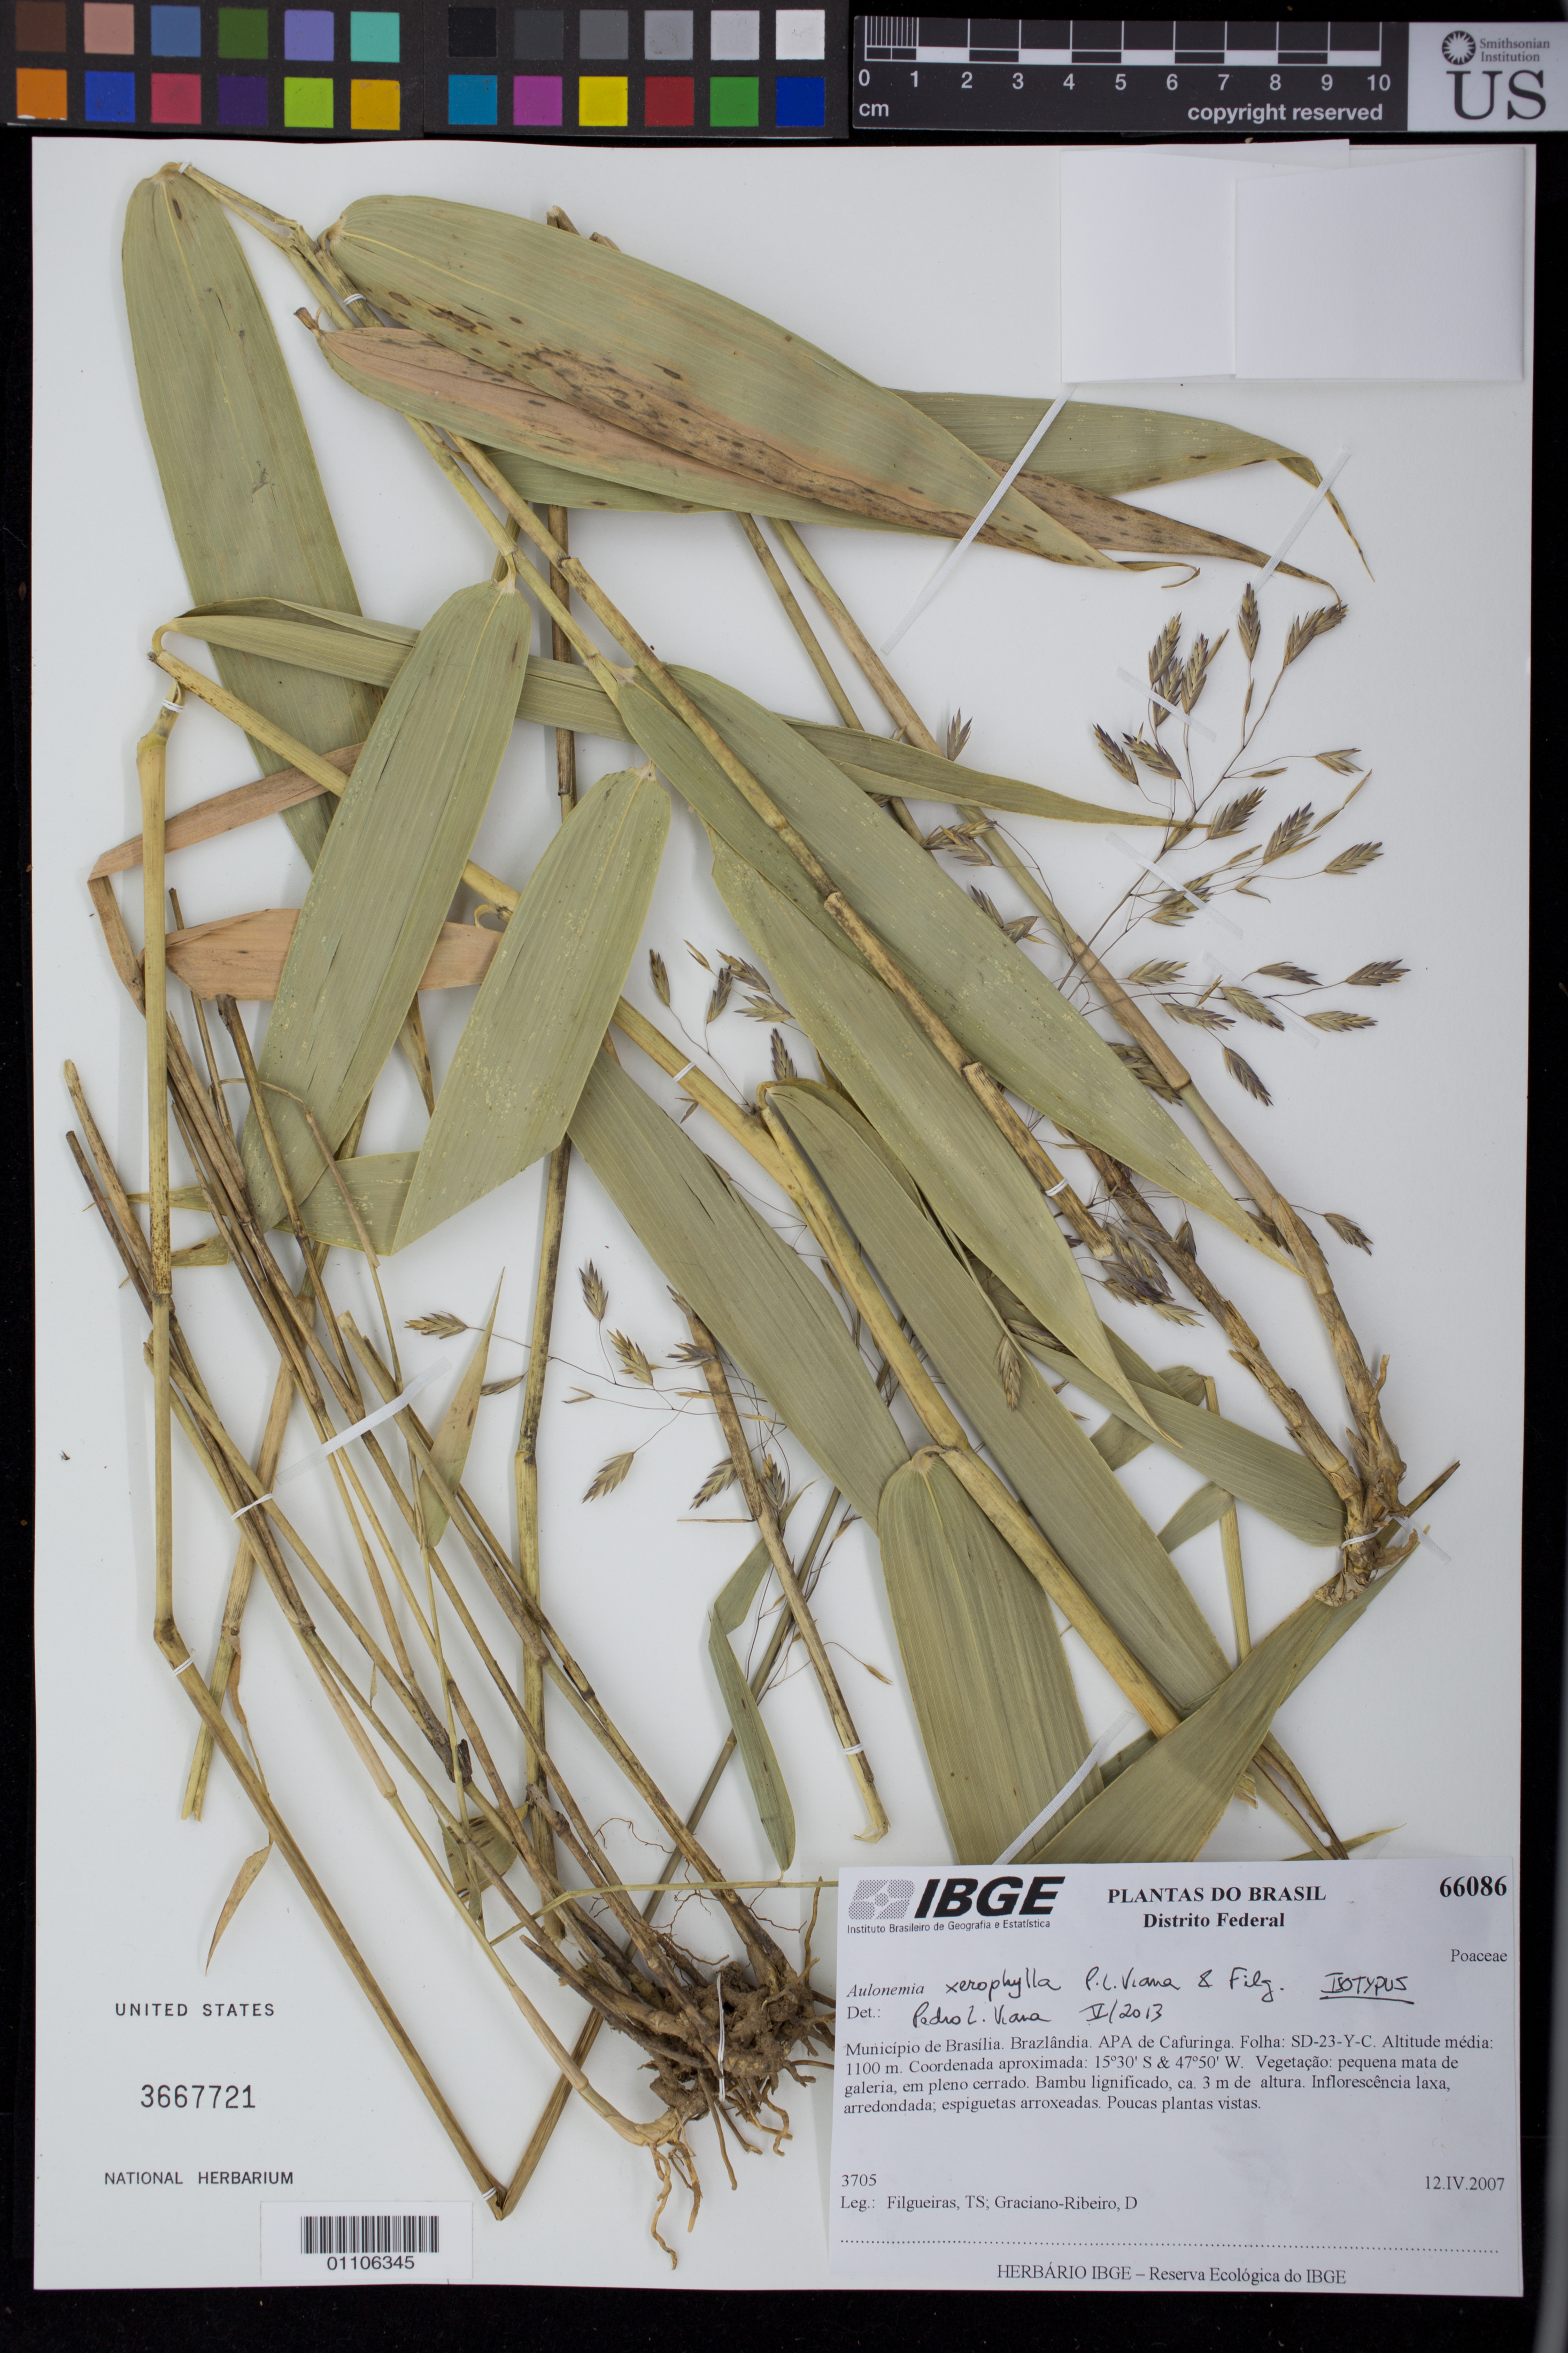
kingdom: Plantae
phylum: Tracheophyta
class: Liliopsida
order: Poales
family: Poaceae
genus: Aulonemia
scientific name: Aulonemia xerophylla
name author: P.L. Viana & Filg.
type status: Isotype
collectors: T. S. Filgueiras & D. Graciano-Ribeiro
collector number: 3705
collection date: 2007-04-12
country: Brazil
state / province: Distrito Federal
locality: Municipio de Brasilia. Brazlandia. APA de Cafuringa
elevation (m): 1100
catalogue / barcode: US 3667721